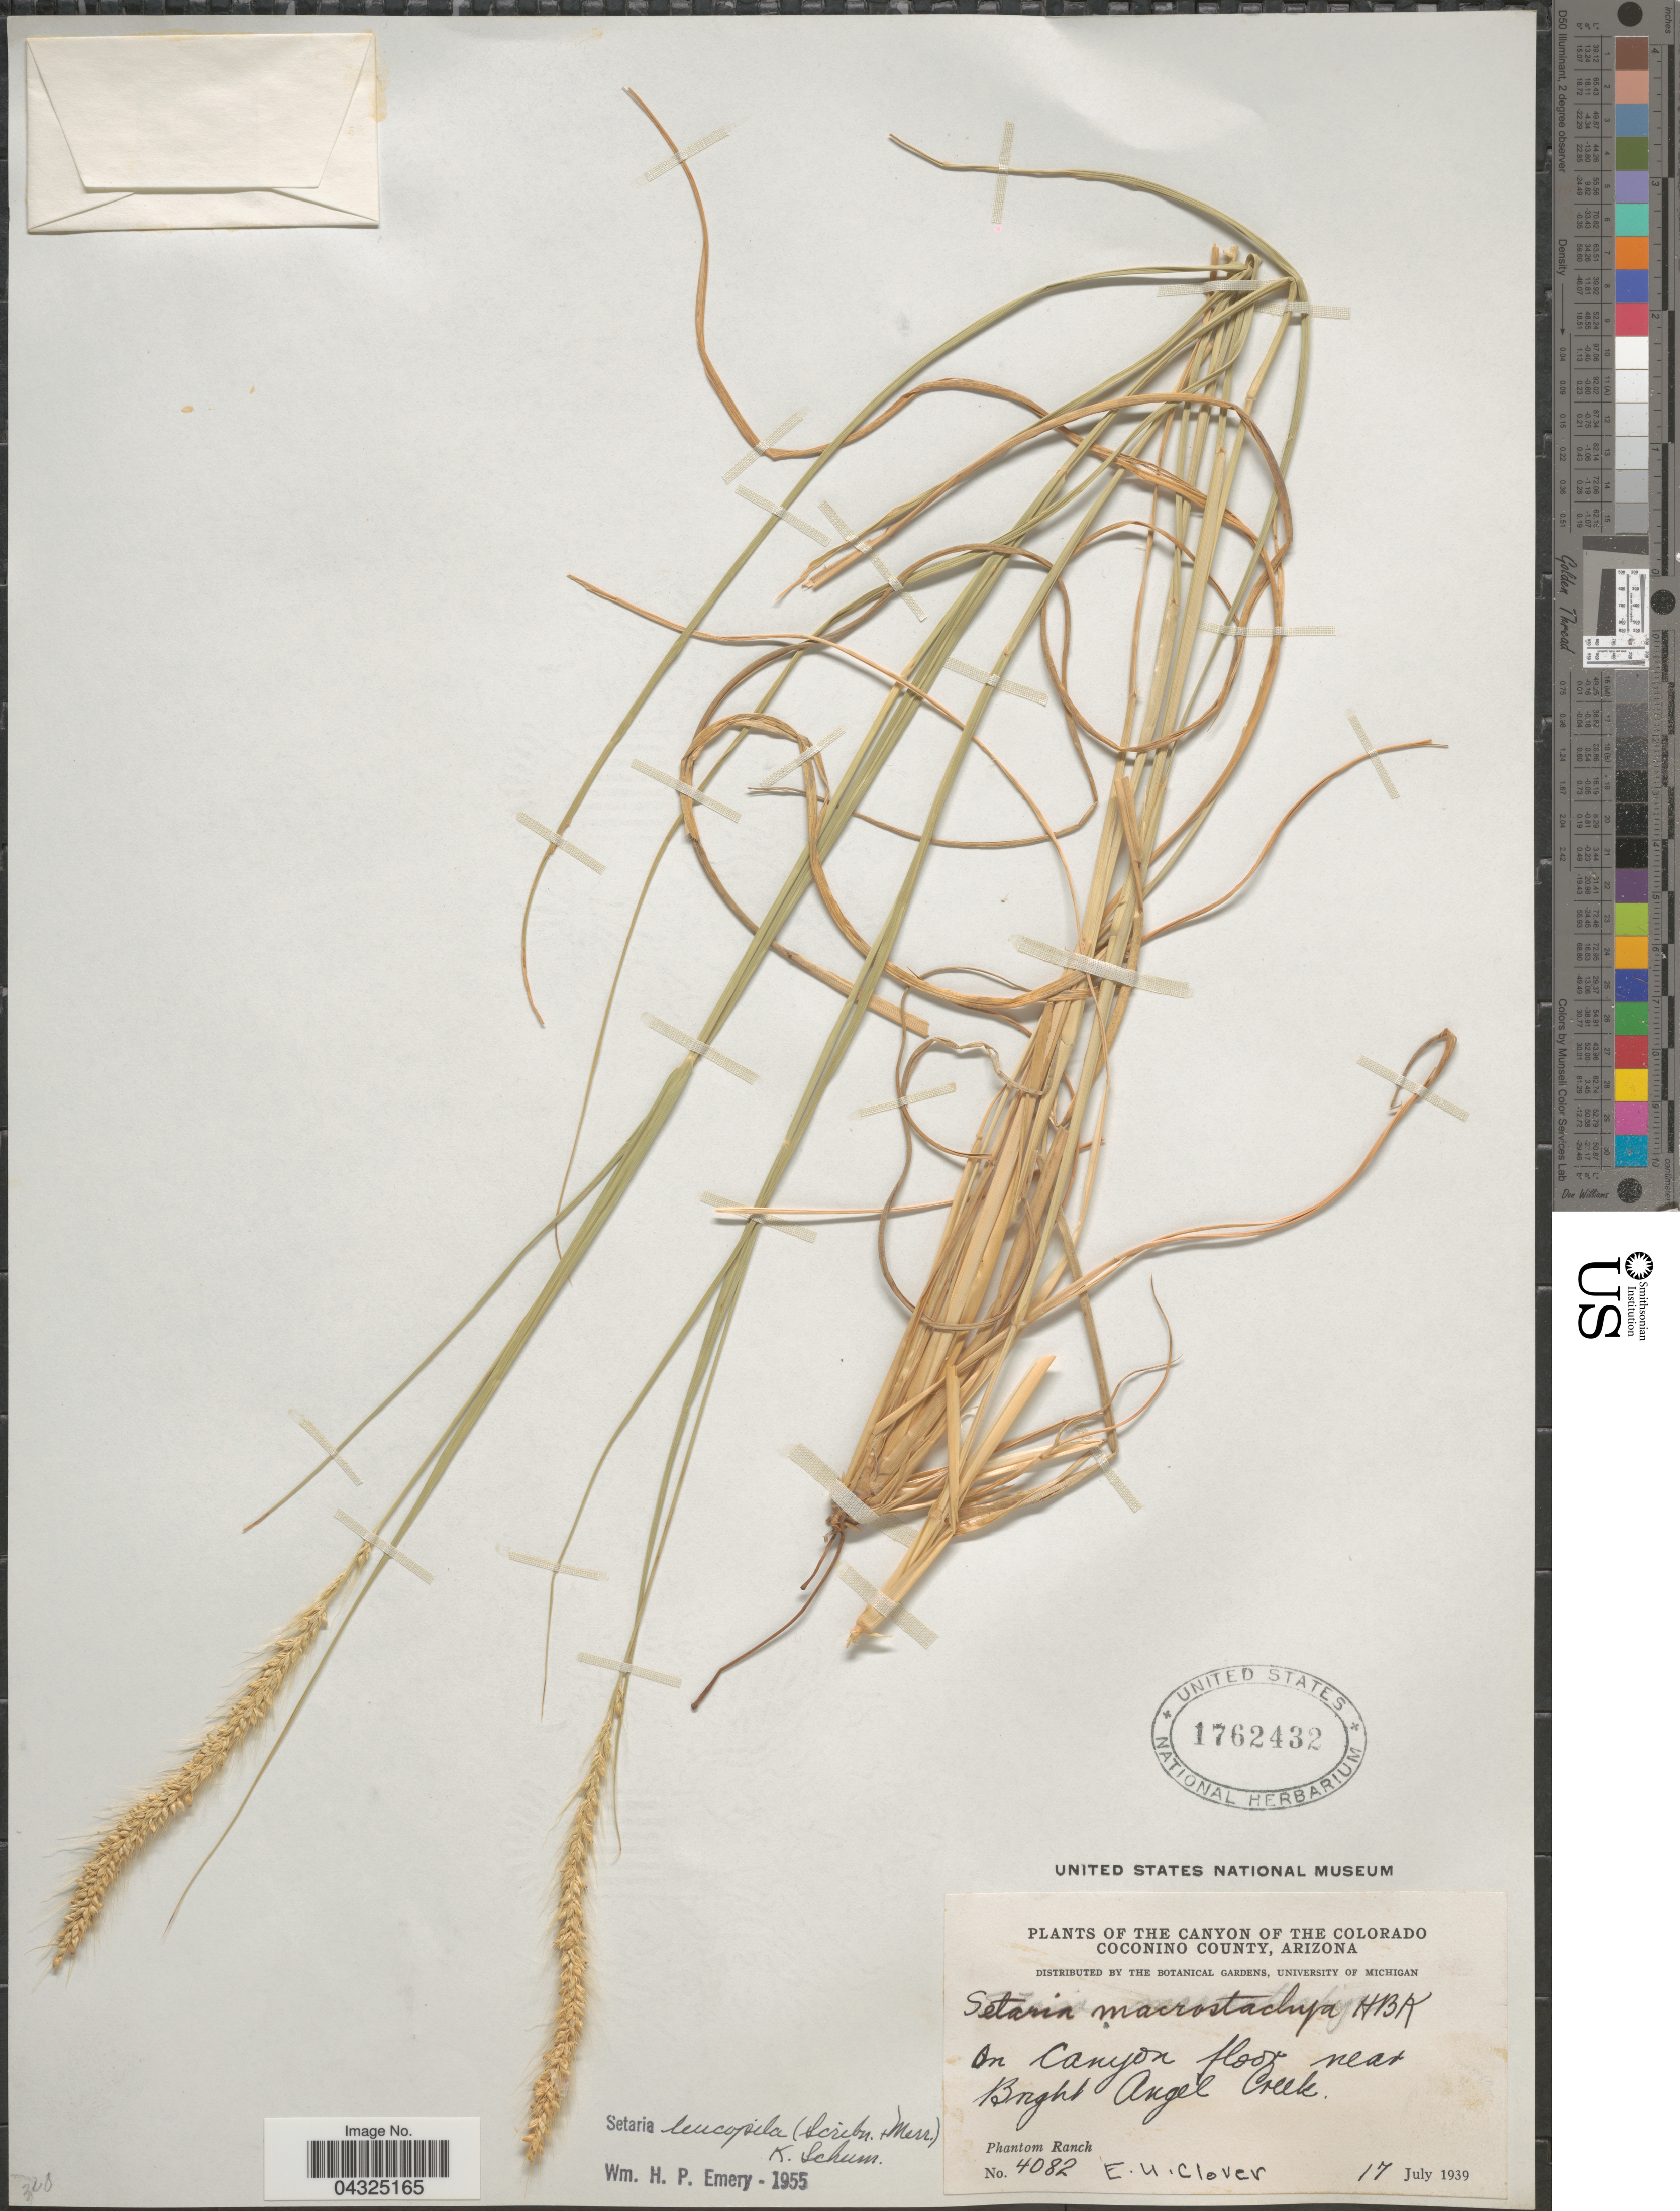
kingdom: Plantae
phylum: Tracheophyta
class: Liliopsida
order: Poales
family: Poaceae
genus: Setaria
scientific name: Setaria leucopila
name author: (Scribn. & Merr.) K. Schum.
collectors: E. U. Clover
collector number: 4082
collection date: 1939-07-17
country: United States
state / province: Arizona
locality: Canyon of the Colorado Coconino County. On Canyon floor near Bright Angel Creek. Phantom Ranch.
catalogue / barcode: US 1762432